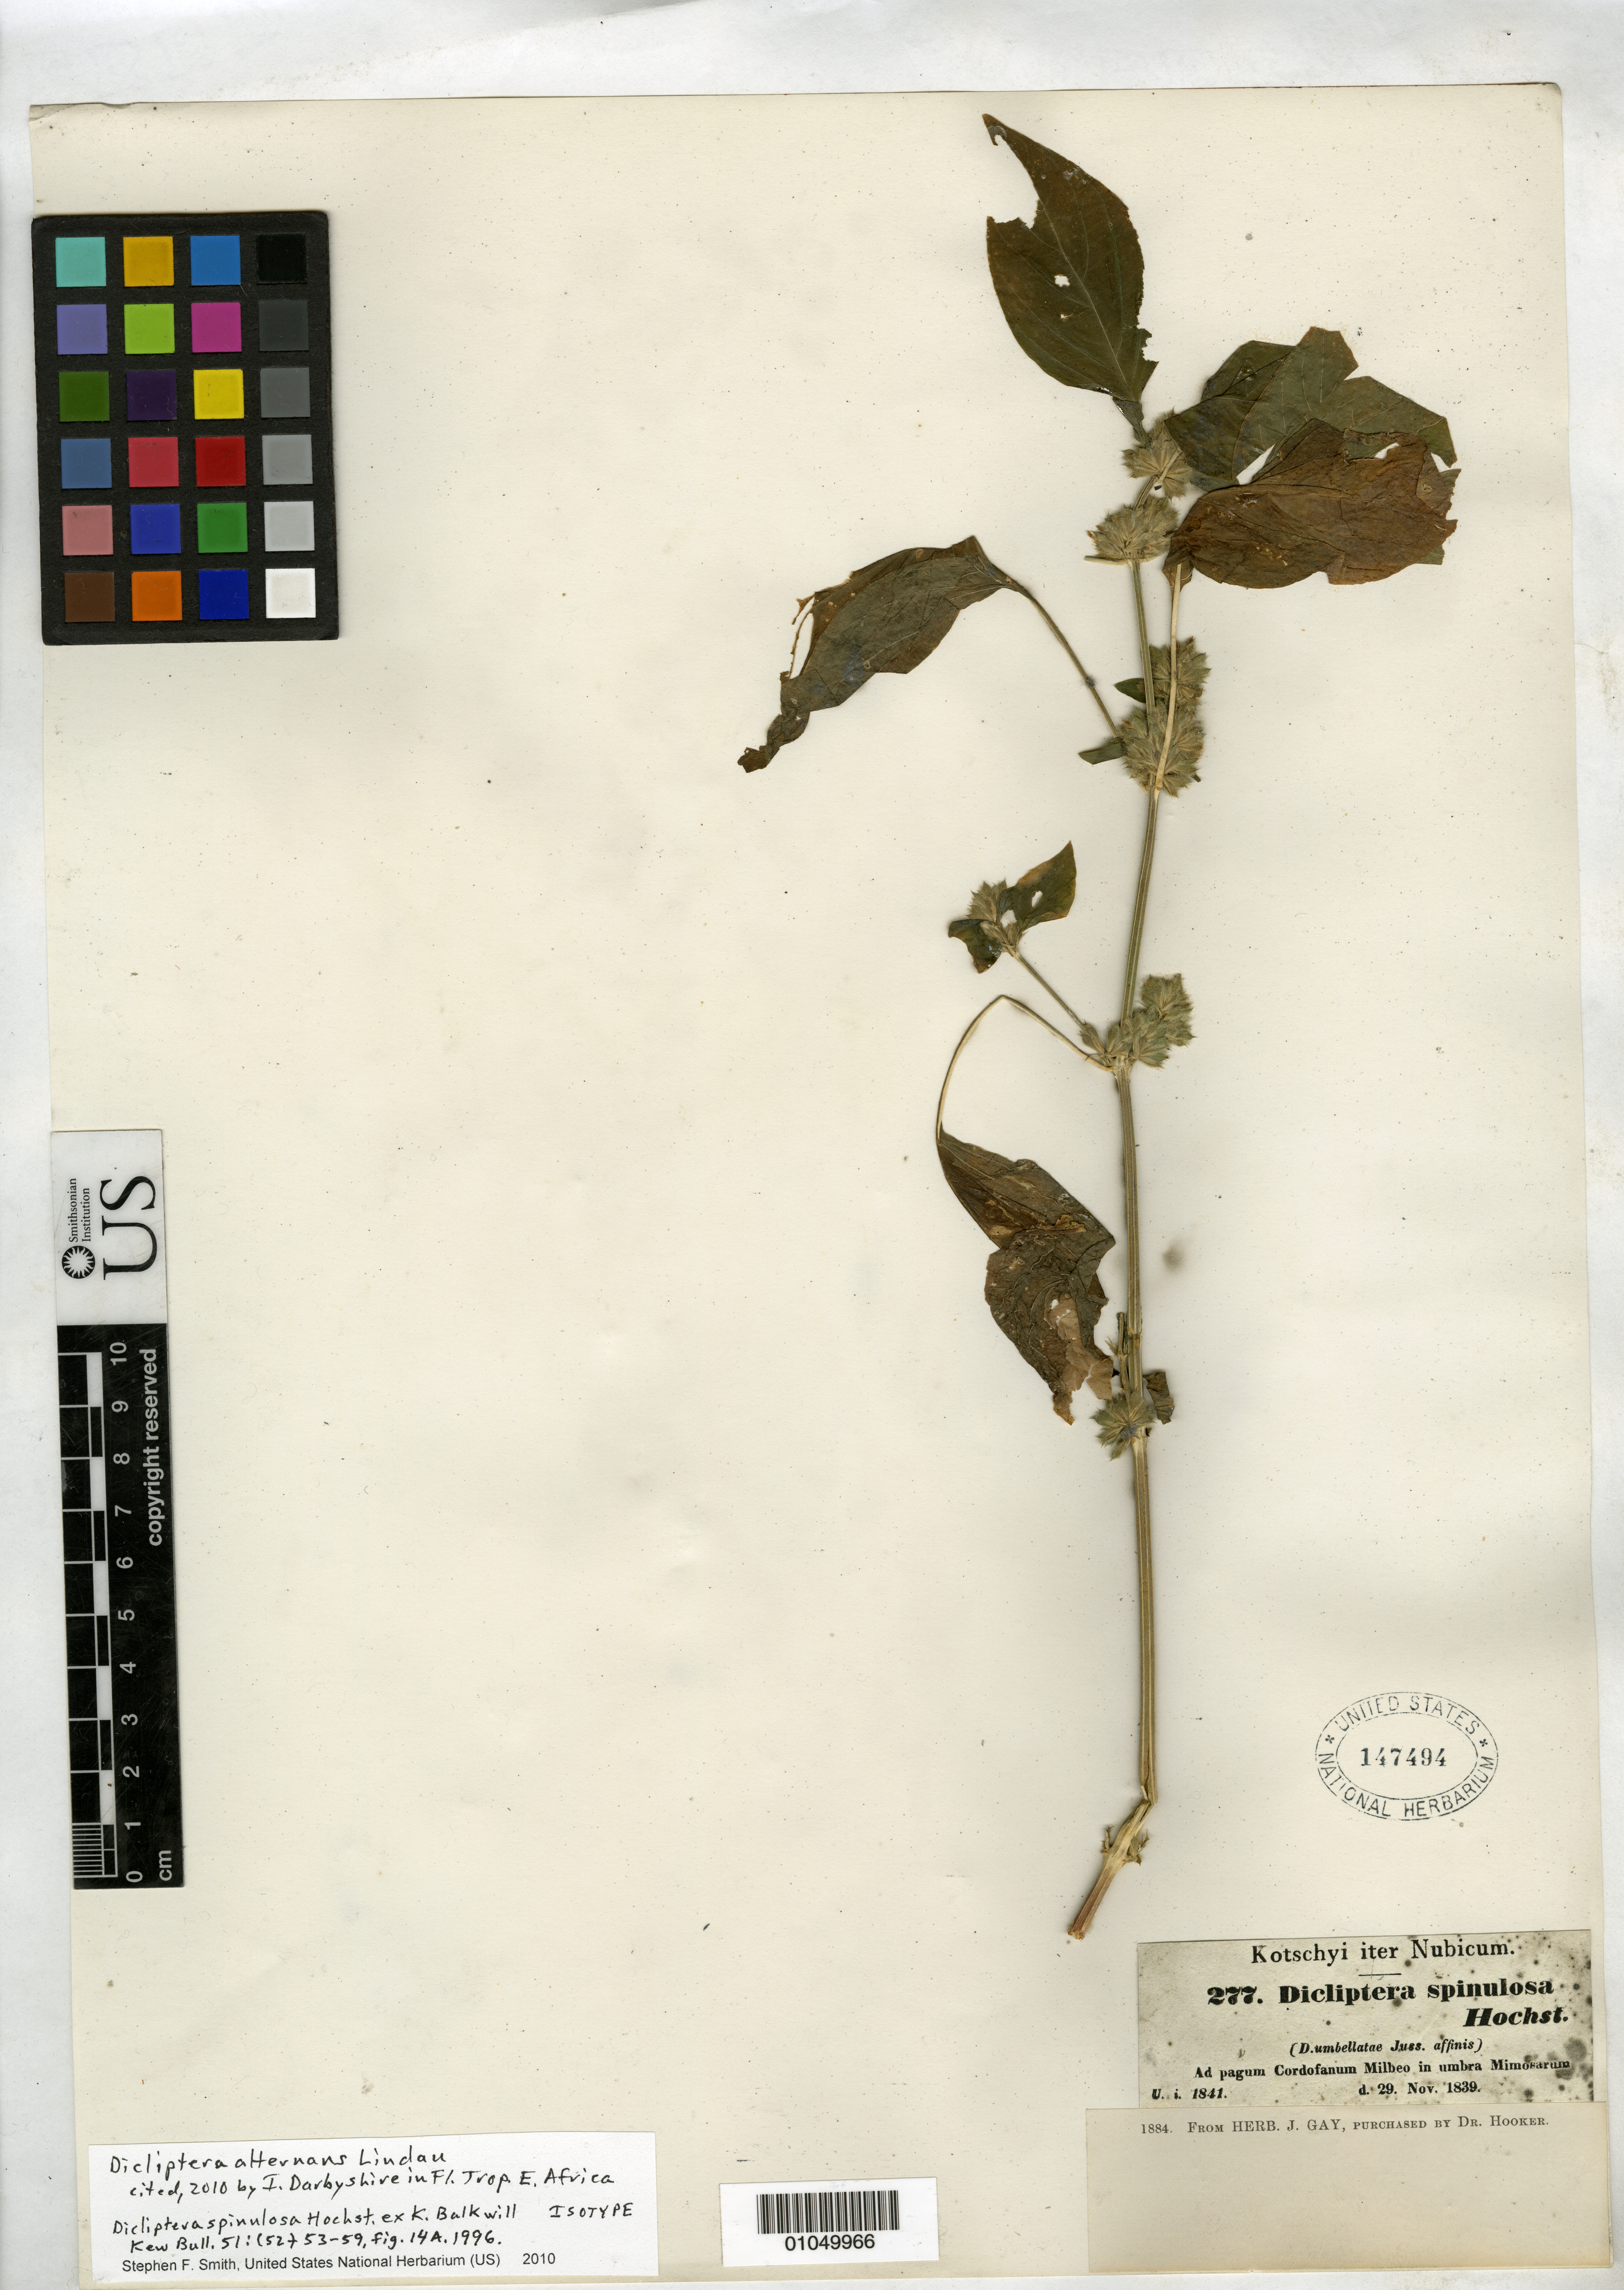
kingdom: Plantae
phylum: Tracheophyta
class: Magnoliopsida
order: Lamiales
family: Acanthaceae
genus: Dicliptera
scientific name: Dicliptera spinulosa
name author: Hochst. ex K. Balkwill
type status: Isotype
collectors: K. G. Kotschy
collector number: It. Nub. 277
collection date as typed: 29 Nov 1839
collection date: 1839-11-29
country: Sudan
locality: Nubia, ad pagum Cordofanum Milbeo in umbra Mimosarum.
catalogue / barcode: US 147494